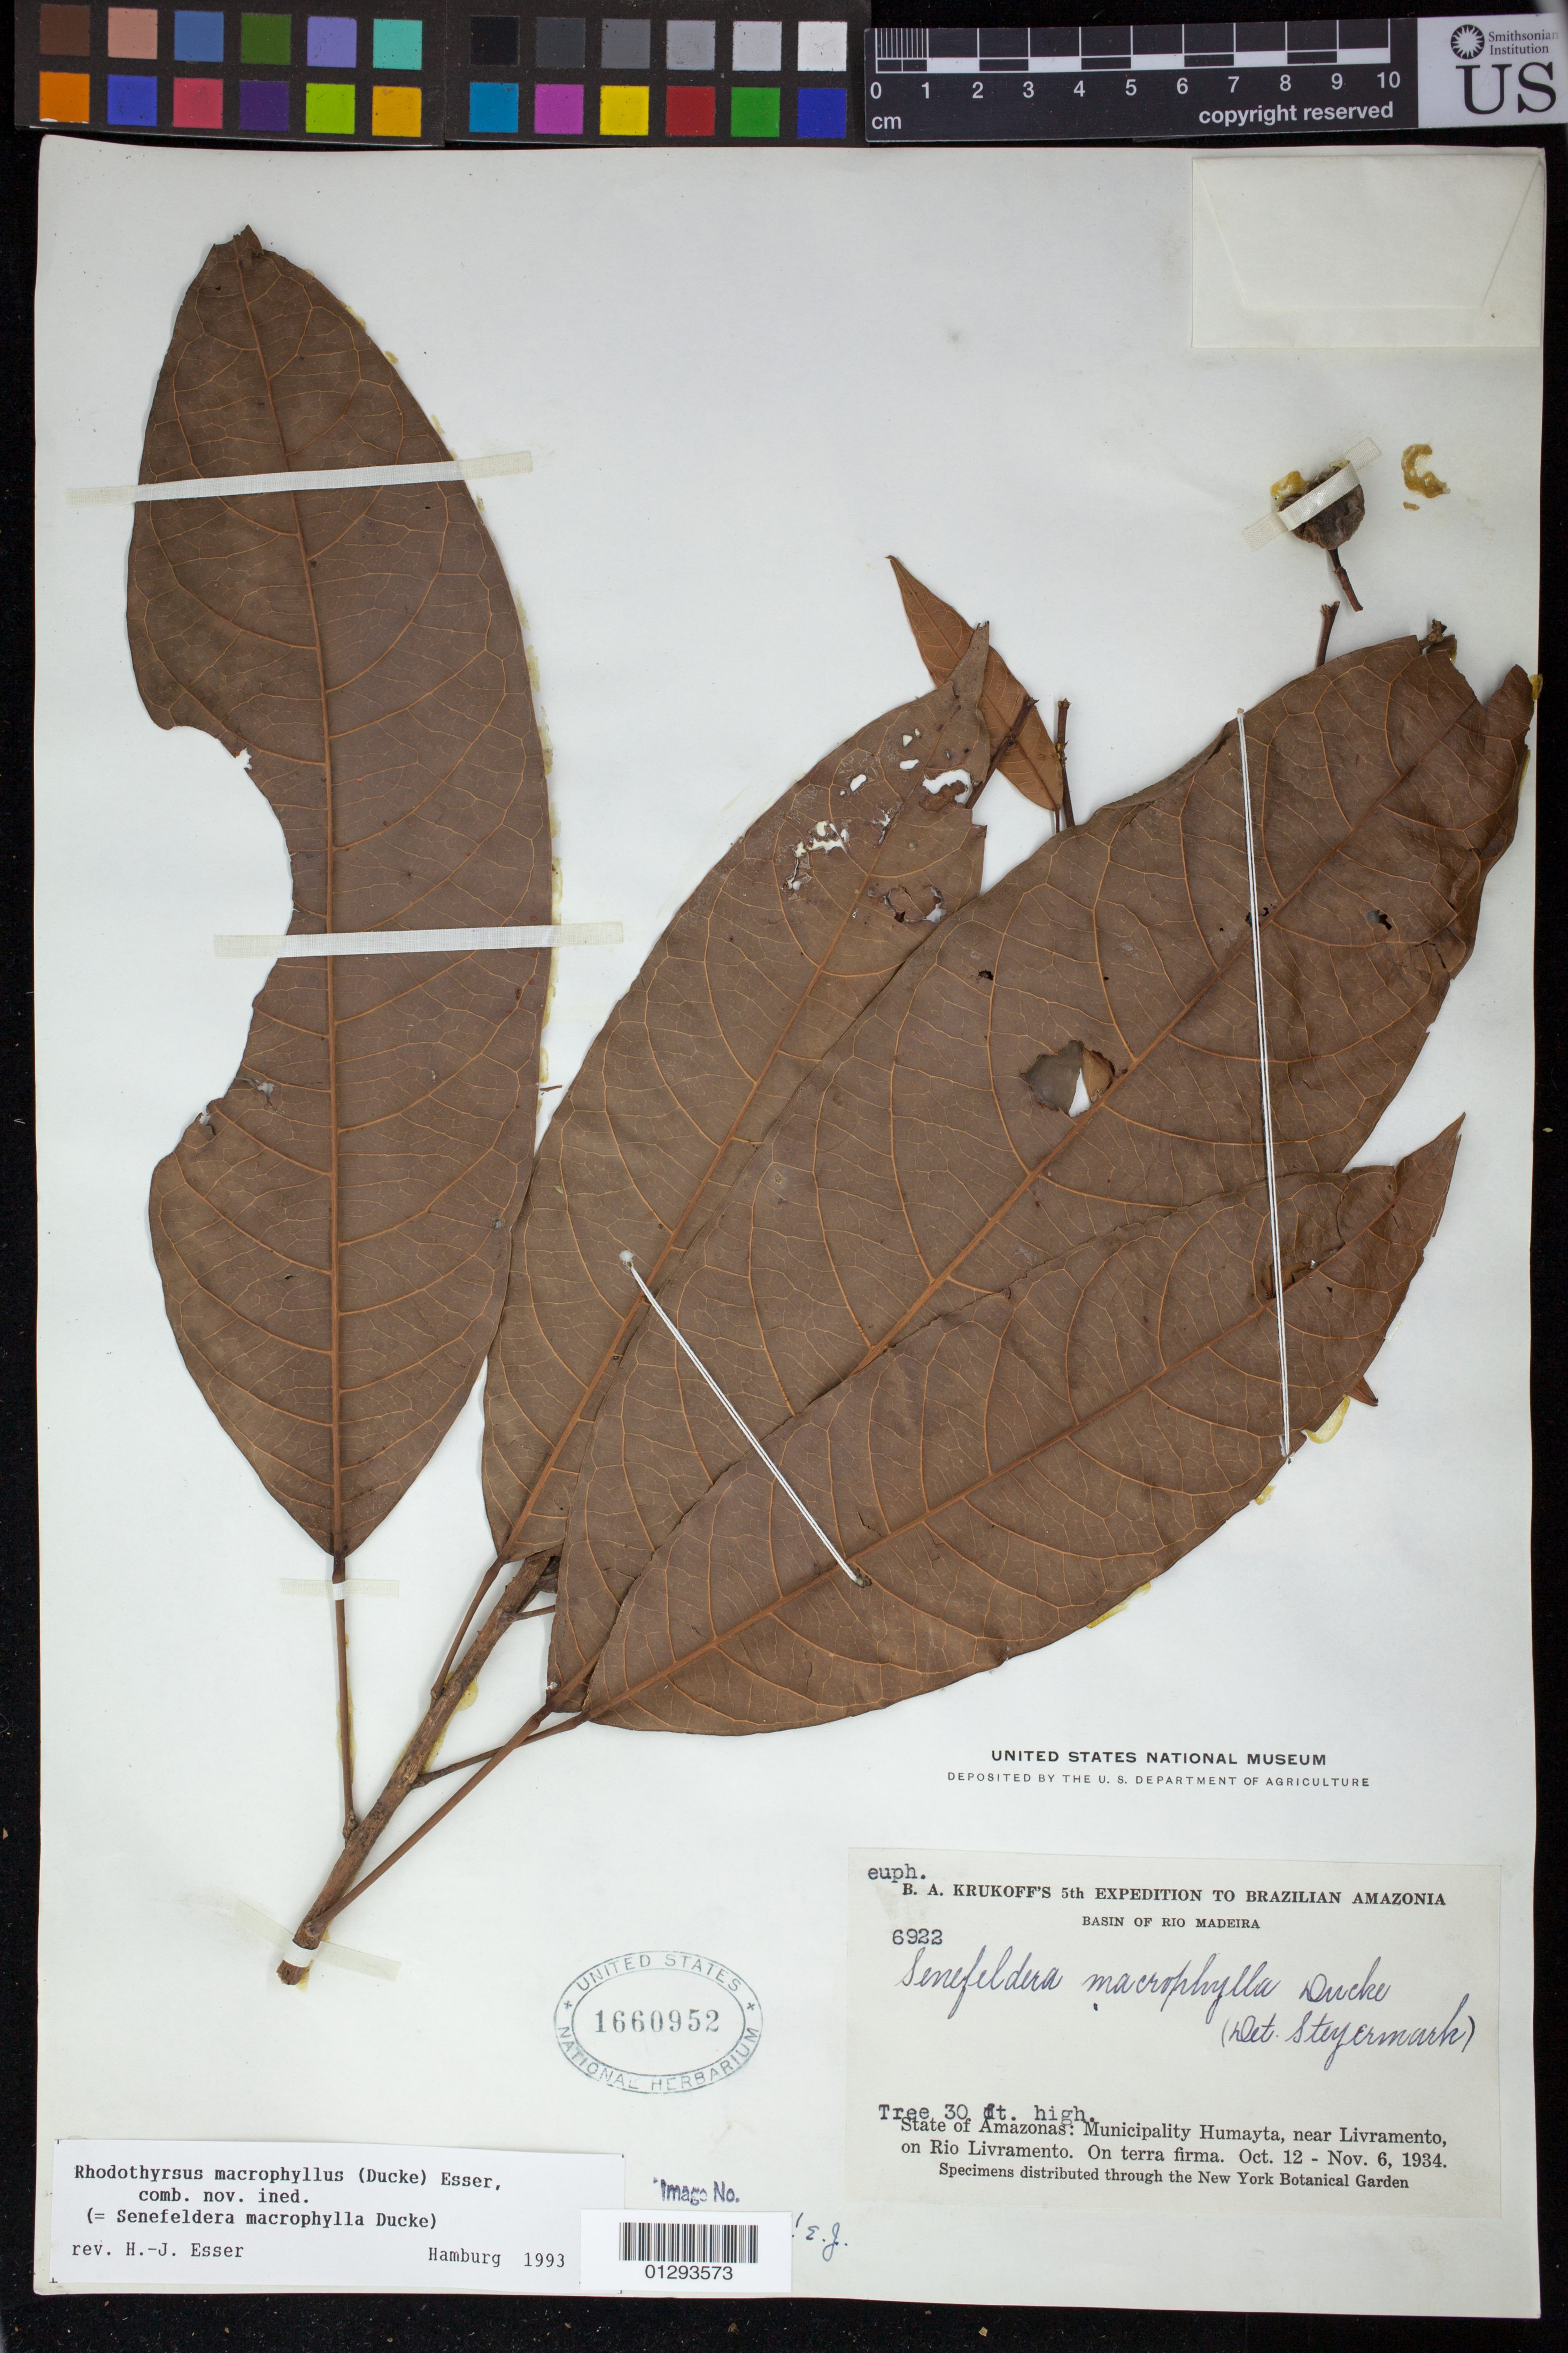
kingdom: Plantae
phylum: Tracheophyta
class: Magnoliopsida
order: Malpighiales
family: Euphorbiaceae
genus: Rhodothyrsus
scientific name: Rhodothyrsus macrophyllus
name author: (Ducke) Esser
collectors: B. A. Krukoff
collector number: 6922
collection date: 1934-10-12/1934-11-06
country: Brazil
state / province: Amazonas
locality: Municipality Humayta, near Livramento, on Rio Livramento.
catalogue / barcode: US 1660952